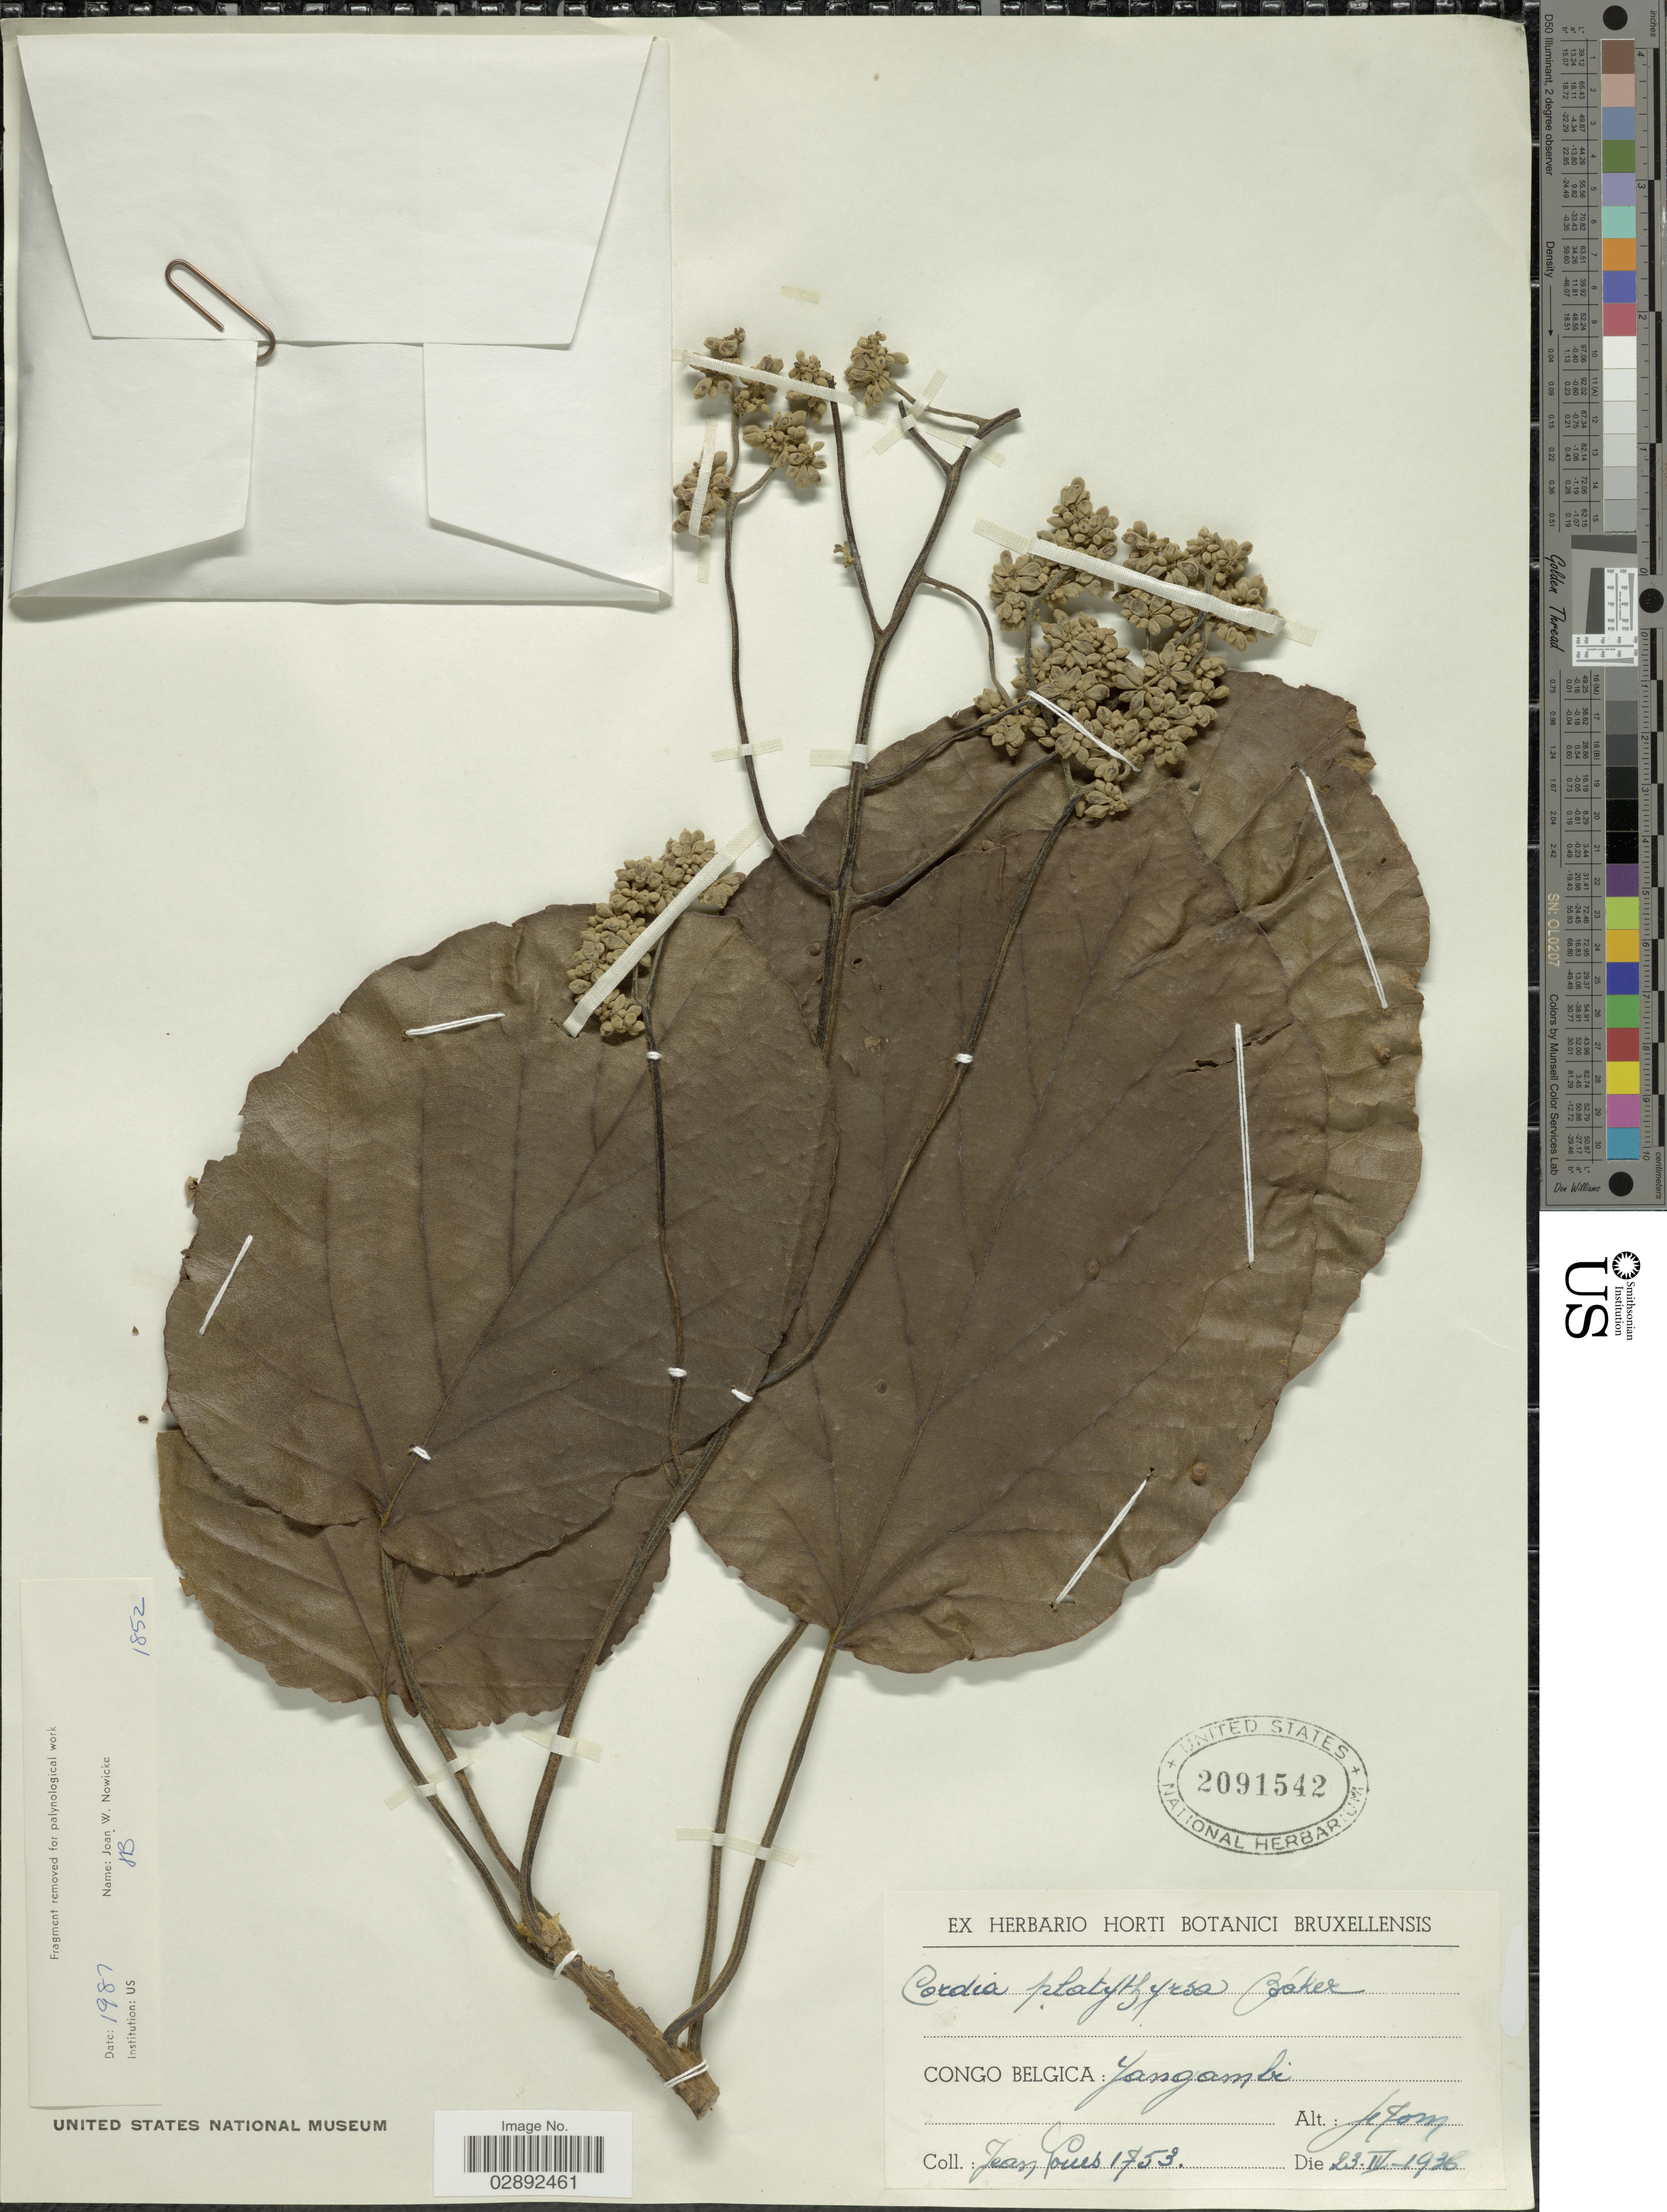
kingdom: Plantae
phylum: Tracheophyta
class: Magnoliopsida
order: Boraginales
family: Cordiaceae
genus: Cordia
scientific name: Cordia millenii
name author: Baker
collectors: J. Louis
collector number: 1753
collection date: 1936-04-23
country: Congo, Democratic Republic of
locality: Congo Belgica: Yangambi.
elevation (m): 470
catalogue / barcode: US 2091542